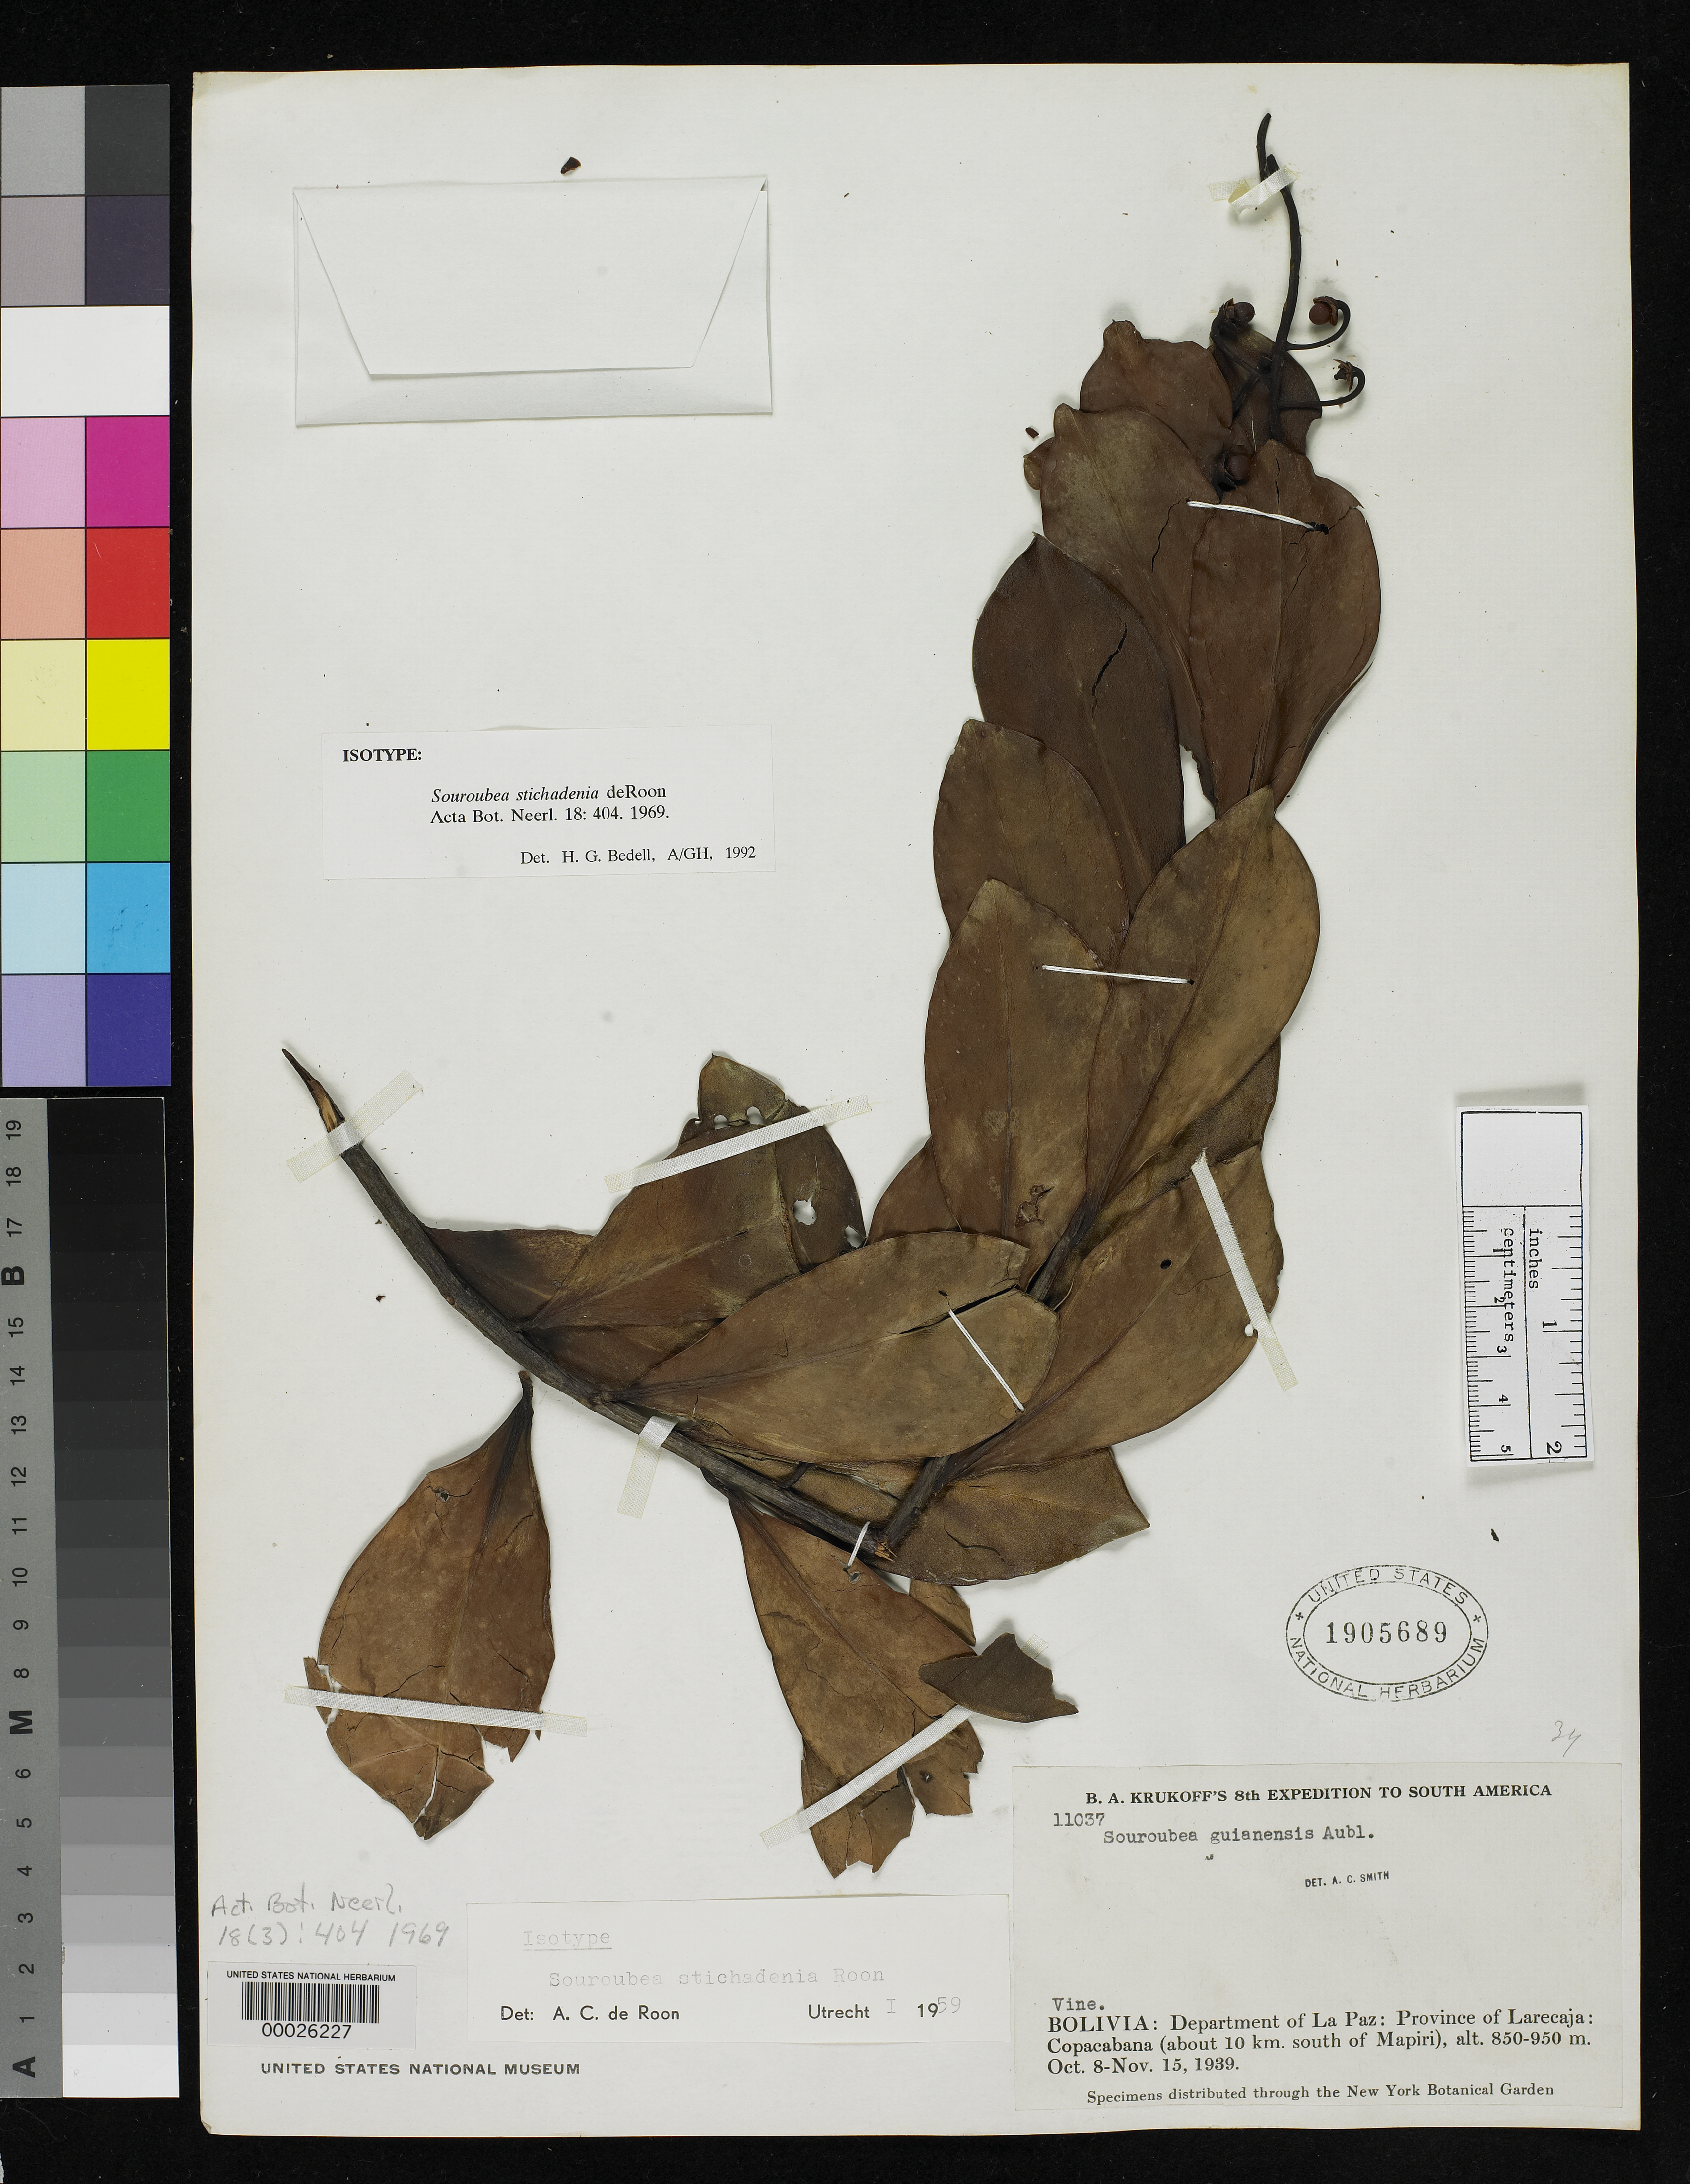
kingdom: Plantae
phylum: Tracheophyta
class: Magnoliopsida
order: Ericales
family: Marcgraviaceae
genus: Souroubea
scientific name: Souroubea stichadenia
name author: de Roon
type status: Isotype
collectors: B. A. Krukoff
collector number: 11037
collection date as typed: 08 Oct 1939 to 15 Nov 1939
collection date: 1939-10-08/1939-11-15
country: Bolivia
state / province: La Paz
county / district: Larecaja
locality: Copacabana, 10 km S of Mapiri.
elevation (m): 850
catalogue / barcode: US 1905689